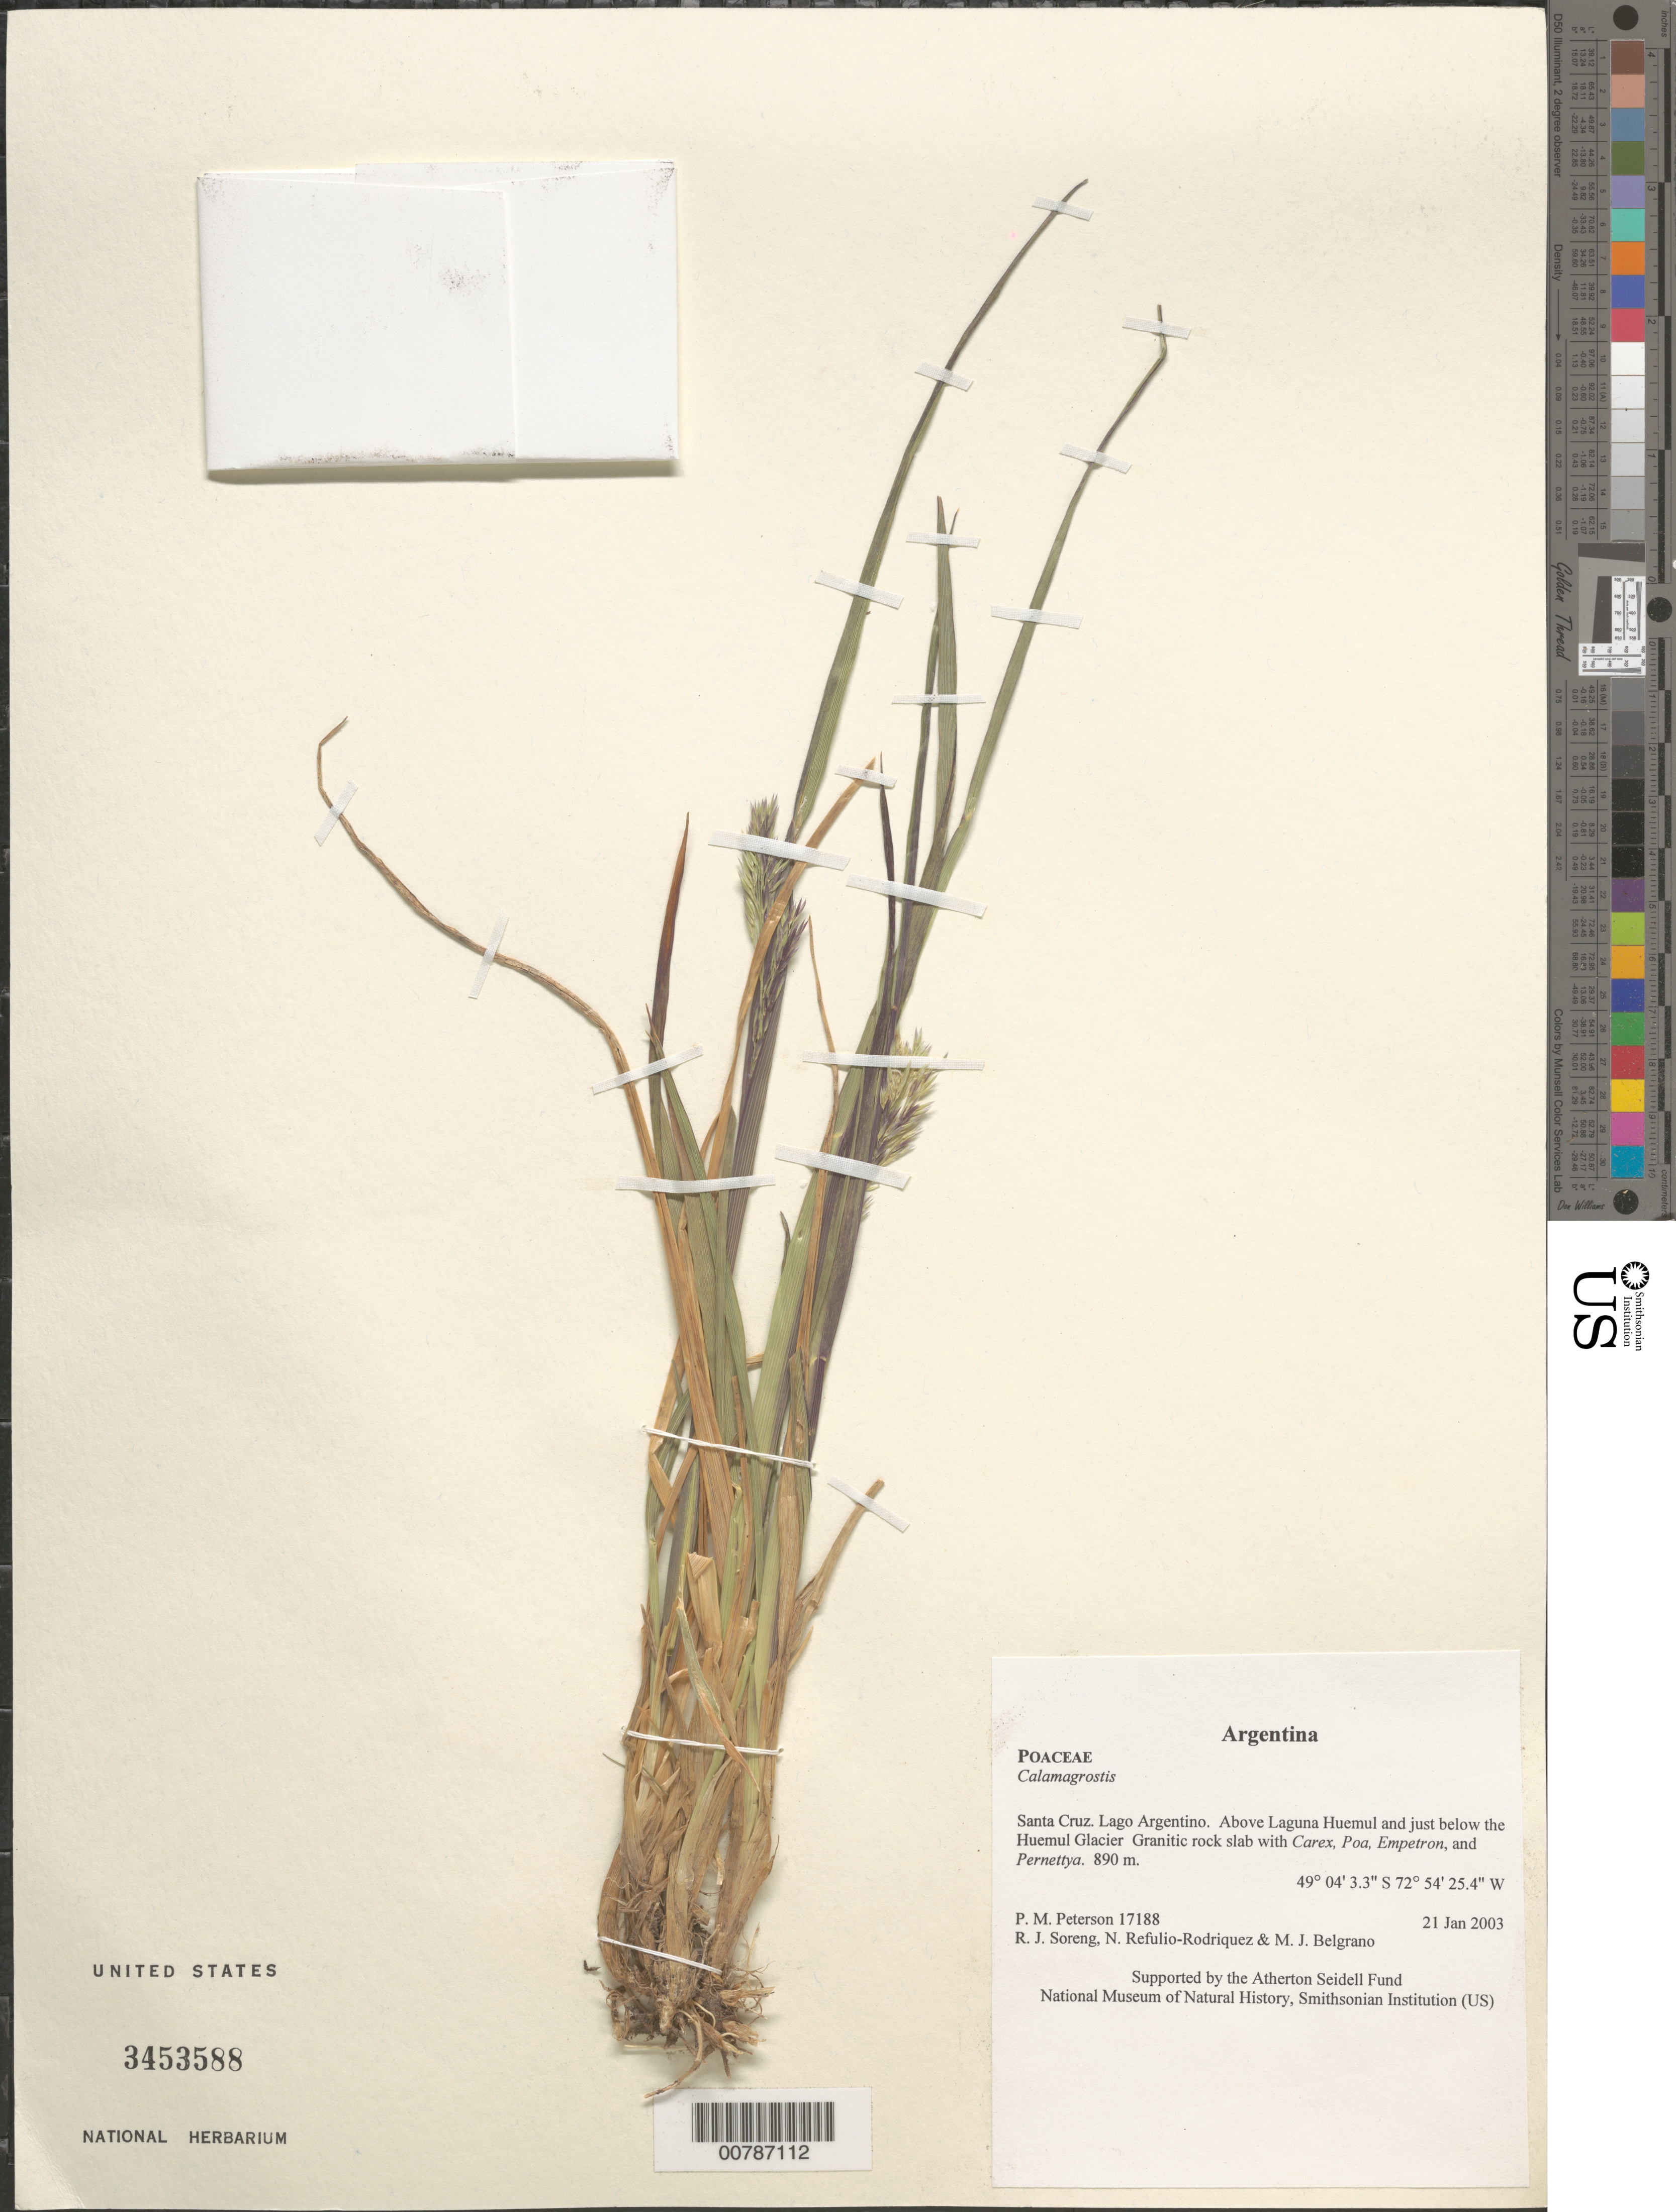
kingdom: Plantae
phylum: Tracheophyta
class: Liliopsida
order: Poales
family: Poaceae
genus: Calamagrostis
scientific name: Calamagrostis sp.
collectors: P. M. Peterson, R. J. Soreng, N. Refulio-Rodríguez & M. Belgrano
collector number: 17188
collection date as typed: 21 Jan 2003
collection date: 2003-01-21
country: Argentina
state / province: Santa Cruz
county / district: Lago Argentino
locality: Above Laguna Huemul and just below the Huemul Glacier Granitic rock slab with Carex, Poa, Empetron, and Pernettya.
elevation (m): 890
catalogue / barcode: US 3453588